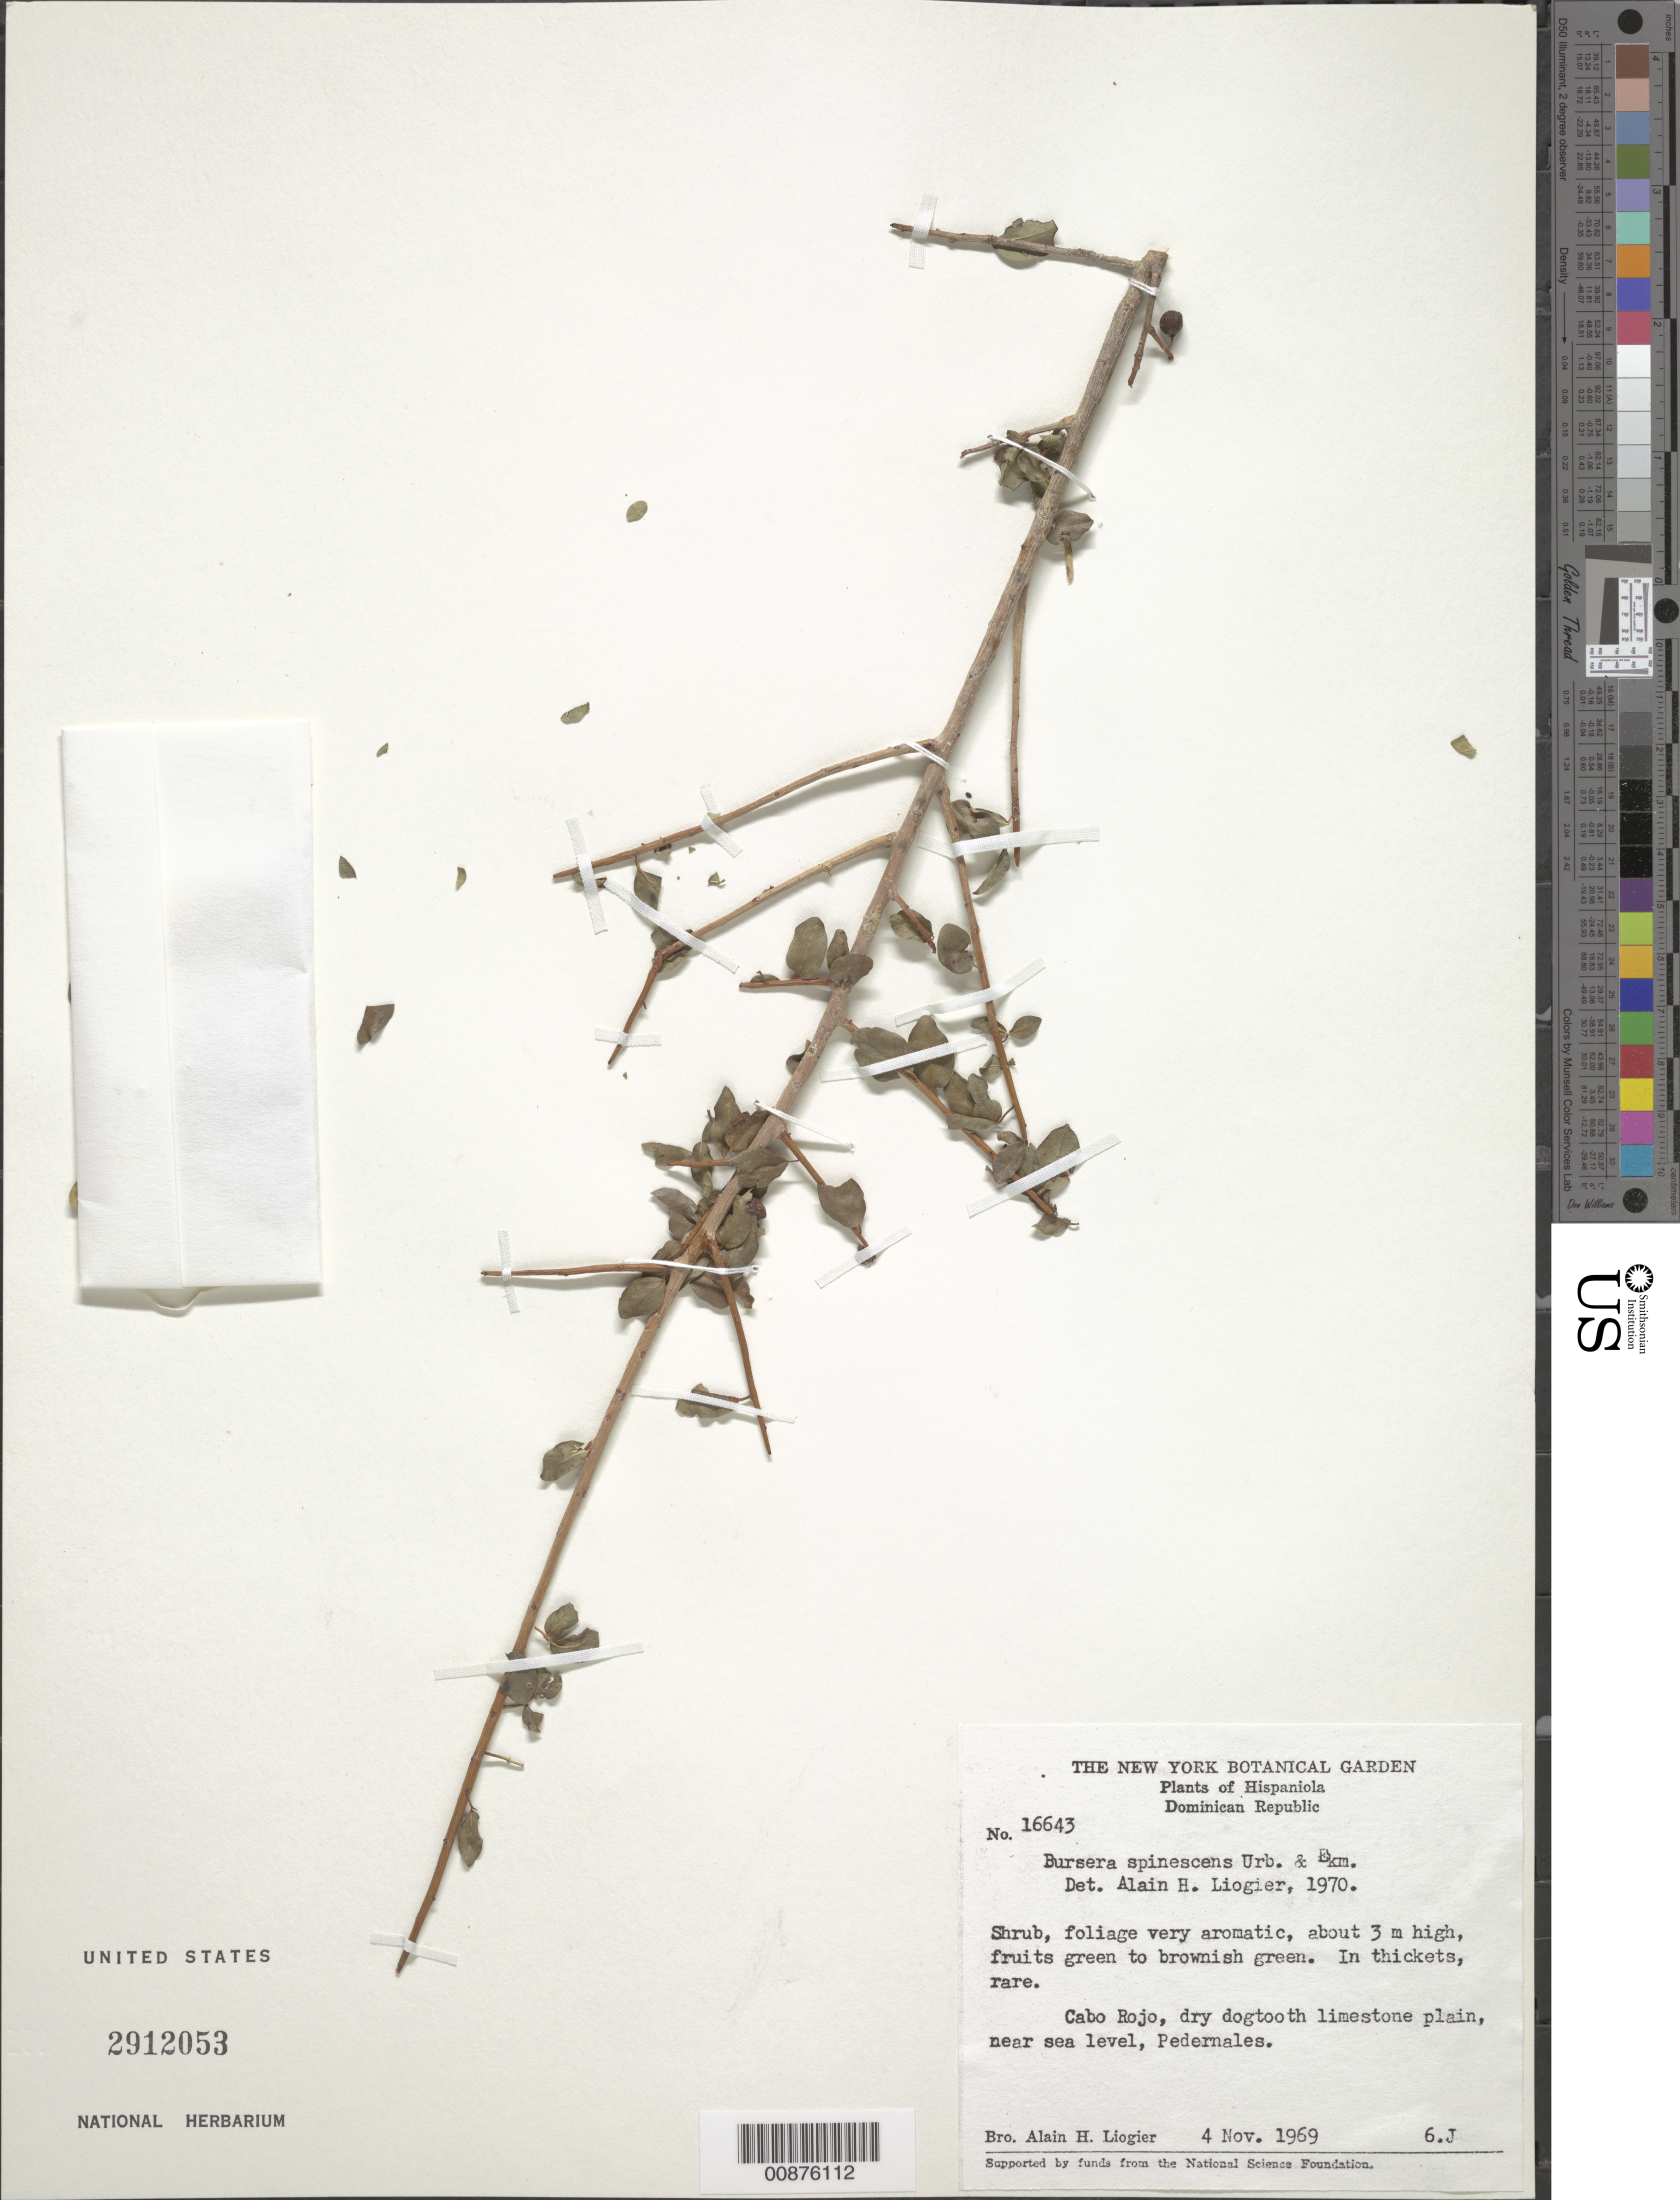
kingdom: Plantae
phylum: Tracheophyta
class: Magnoliopsida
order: Sapindales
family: Burseraceae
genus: Bursera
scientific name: Bursera spinescens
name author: Urb. & Ekman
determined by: Liogier, Alain H.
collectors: A. H. Liogier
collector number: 16643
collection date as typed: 04 Nov 1969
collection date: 1969-11-04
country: Dominican Republic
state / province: Pedernales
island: Hispaniola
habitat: In thickets on dry dogtooth limestone plain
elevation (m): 0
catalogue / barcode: US 2912053